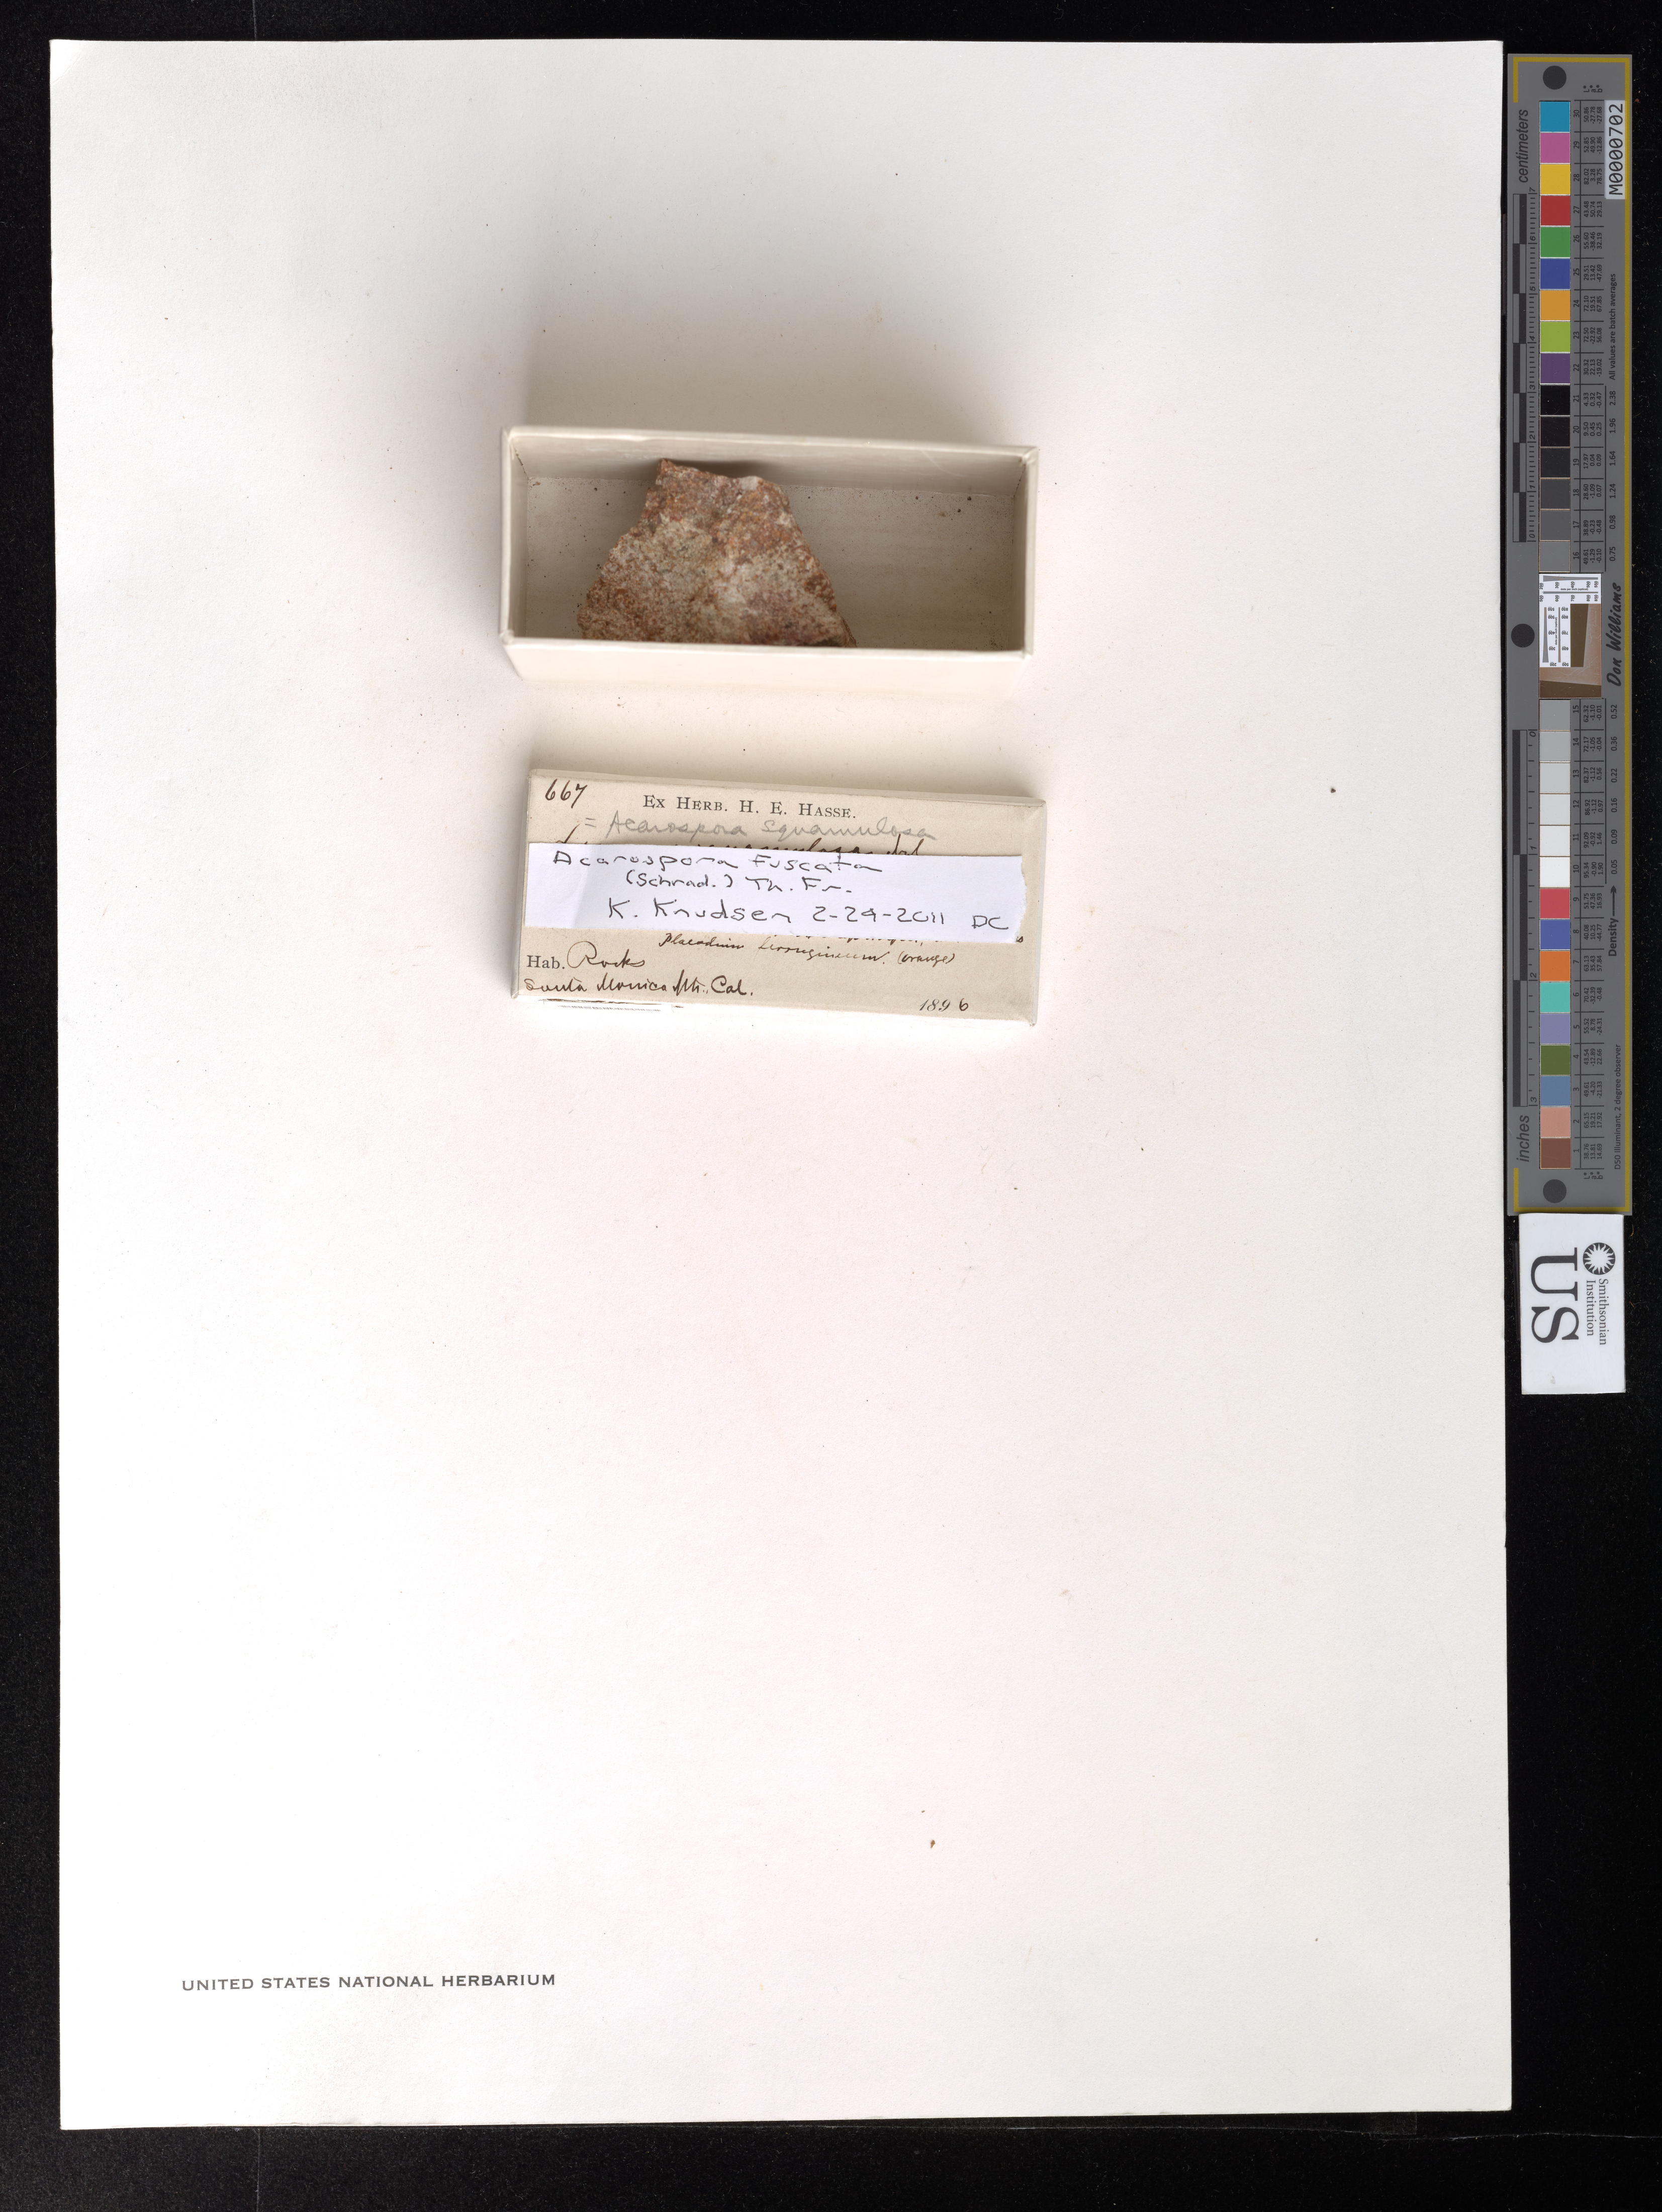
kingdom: Fungi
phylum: Ascomycota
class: Lecanoromycetes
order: Acarosporales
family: Acarosporaceae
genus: Acarospora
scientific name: Acarospora fuscata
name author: (Ach.) Arnold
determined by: Lichen Identifications Updating Project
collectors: ex herb. H.E. Hasse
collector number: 667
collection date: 1896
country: United States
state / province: California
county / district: Los Angeles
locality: Santa Monica Mts.